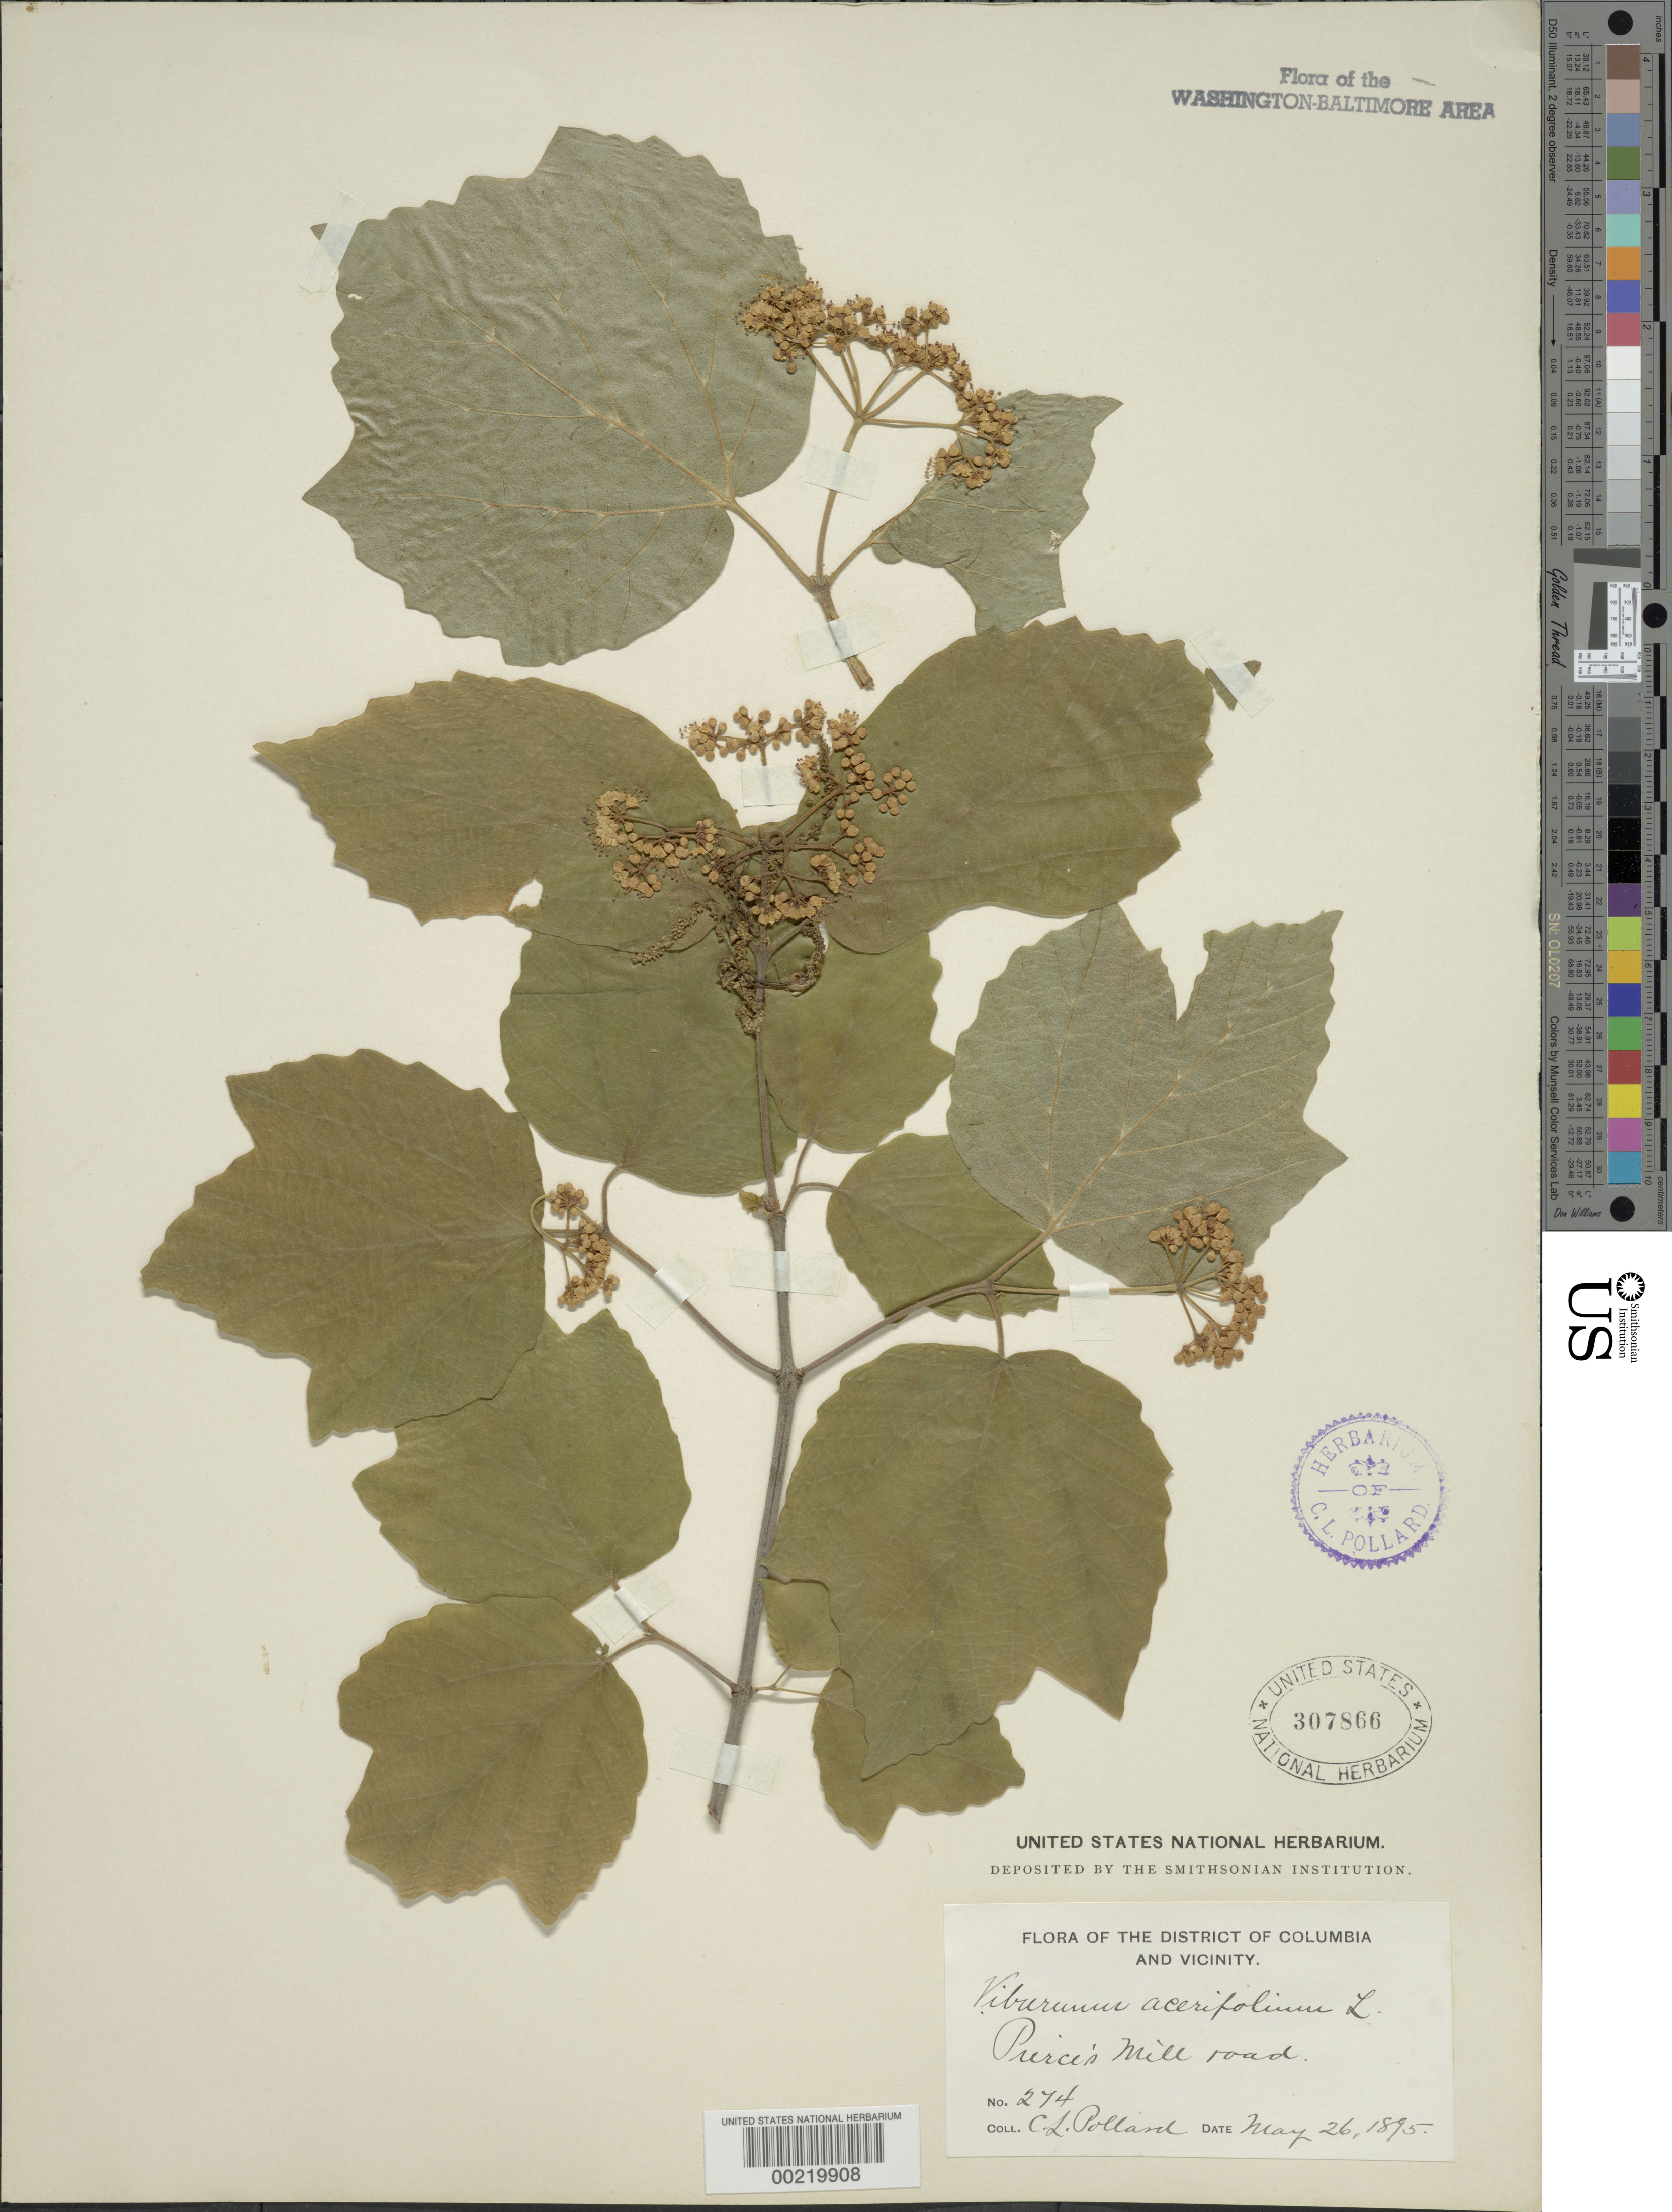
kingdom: Plantae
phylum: Tracheophyta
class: Magnoliopsida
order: Dipsacales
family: Viburnaceae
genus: Viburnum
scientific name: Viburnum acerifolium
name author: L.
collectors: C. L. Pollard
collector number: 274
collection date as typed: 26 May 1895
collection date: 1895-05-26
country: United States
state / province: District of Columbia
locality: Pierce's Mill Road Rock Creek Park & vicinity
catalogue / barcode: US 307866